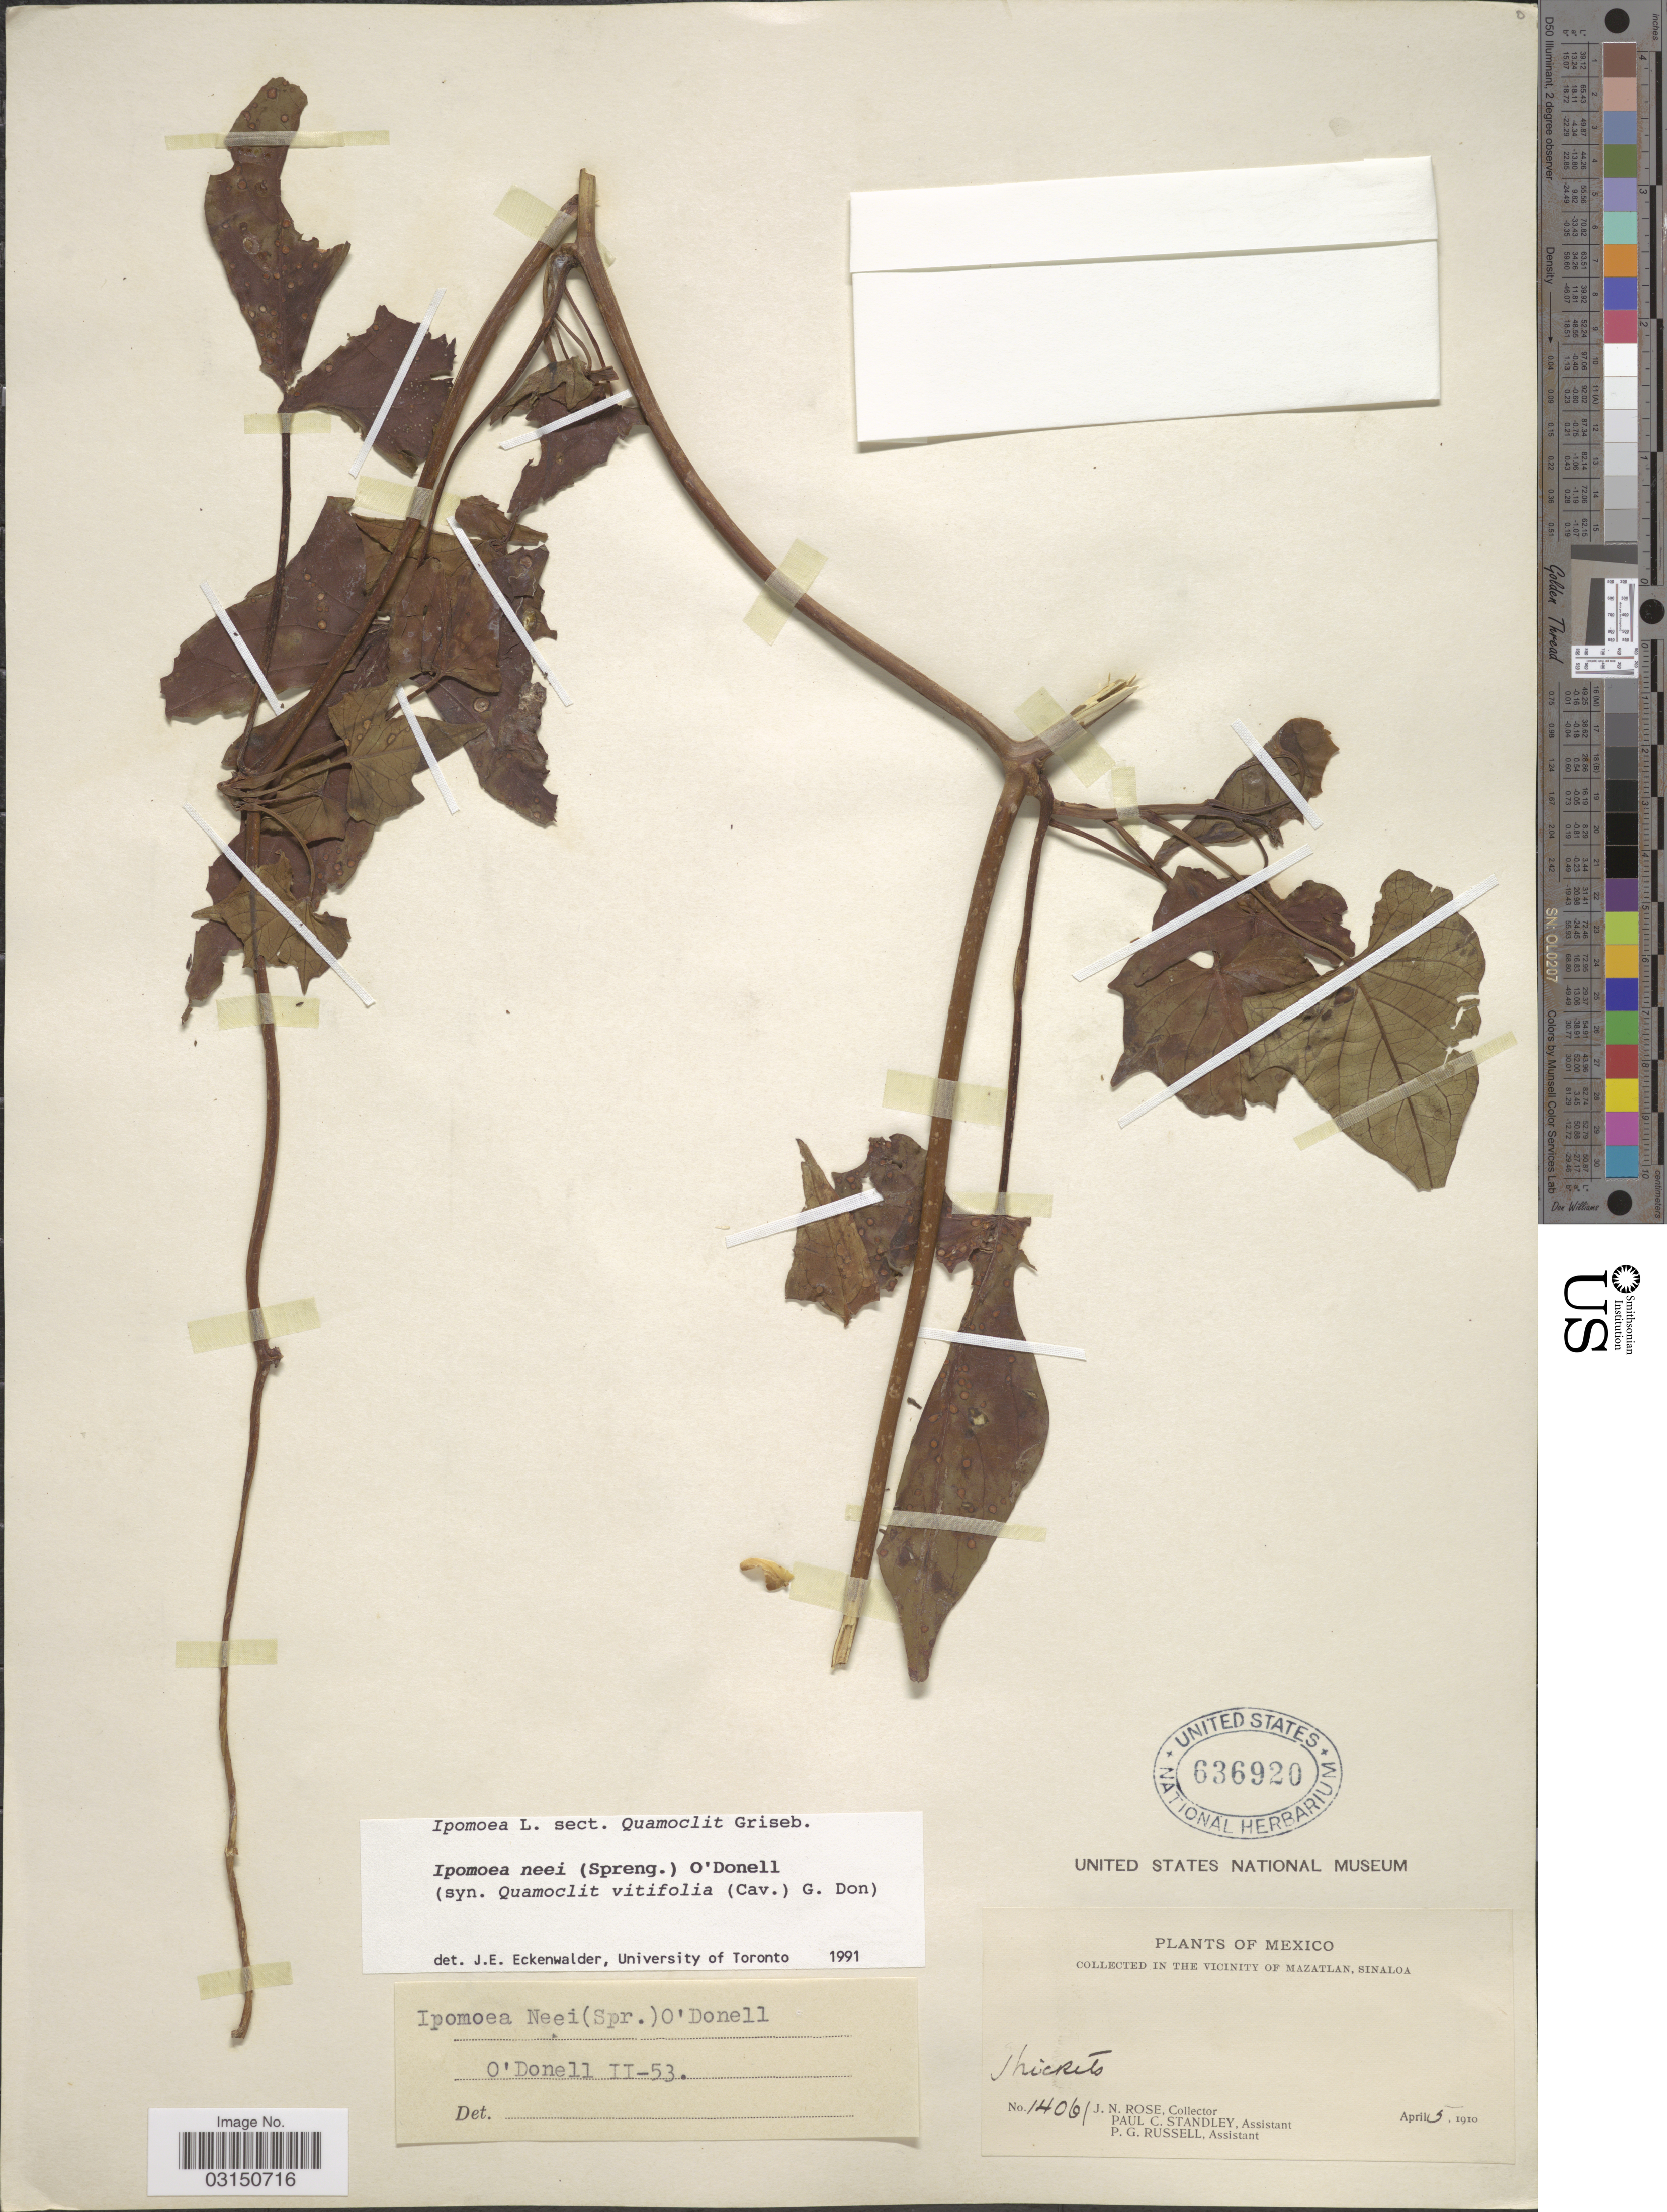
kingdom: Plantae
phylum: Tracheophyta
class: Magnoliopsida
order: Solanales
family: Convolvulaceae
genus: Ipomoea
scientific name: Ipomoea neei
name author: (Spreng.) O'Donell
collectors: J. N. Rose, P. C. Standley & P. G. Russell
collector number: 14061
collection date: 1910-04-05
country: Mexico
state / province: Sinaloa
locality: Vicinity of Mazatlan.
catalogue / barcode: US 636920